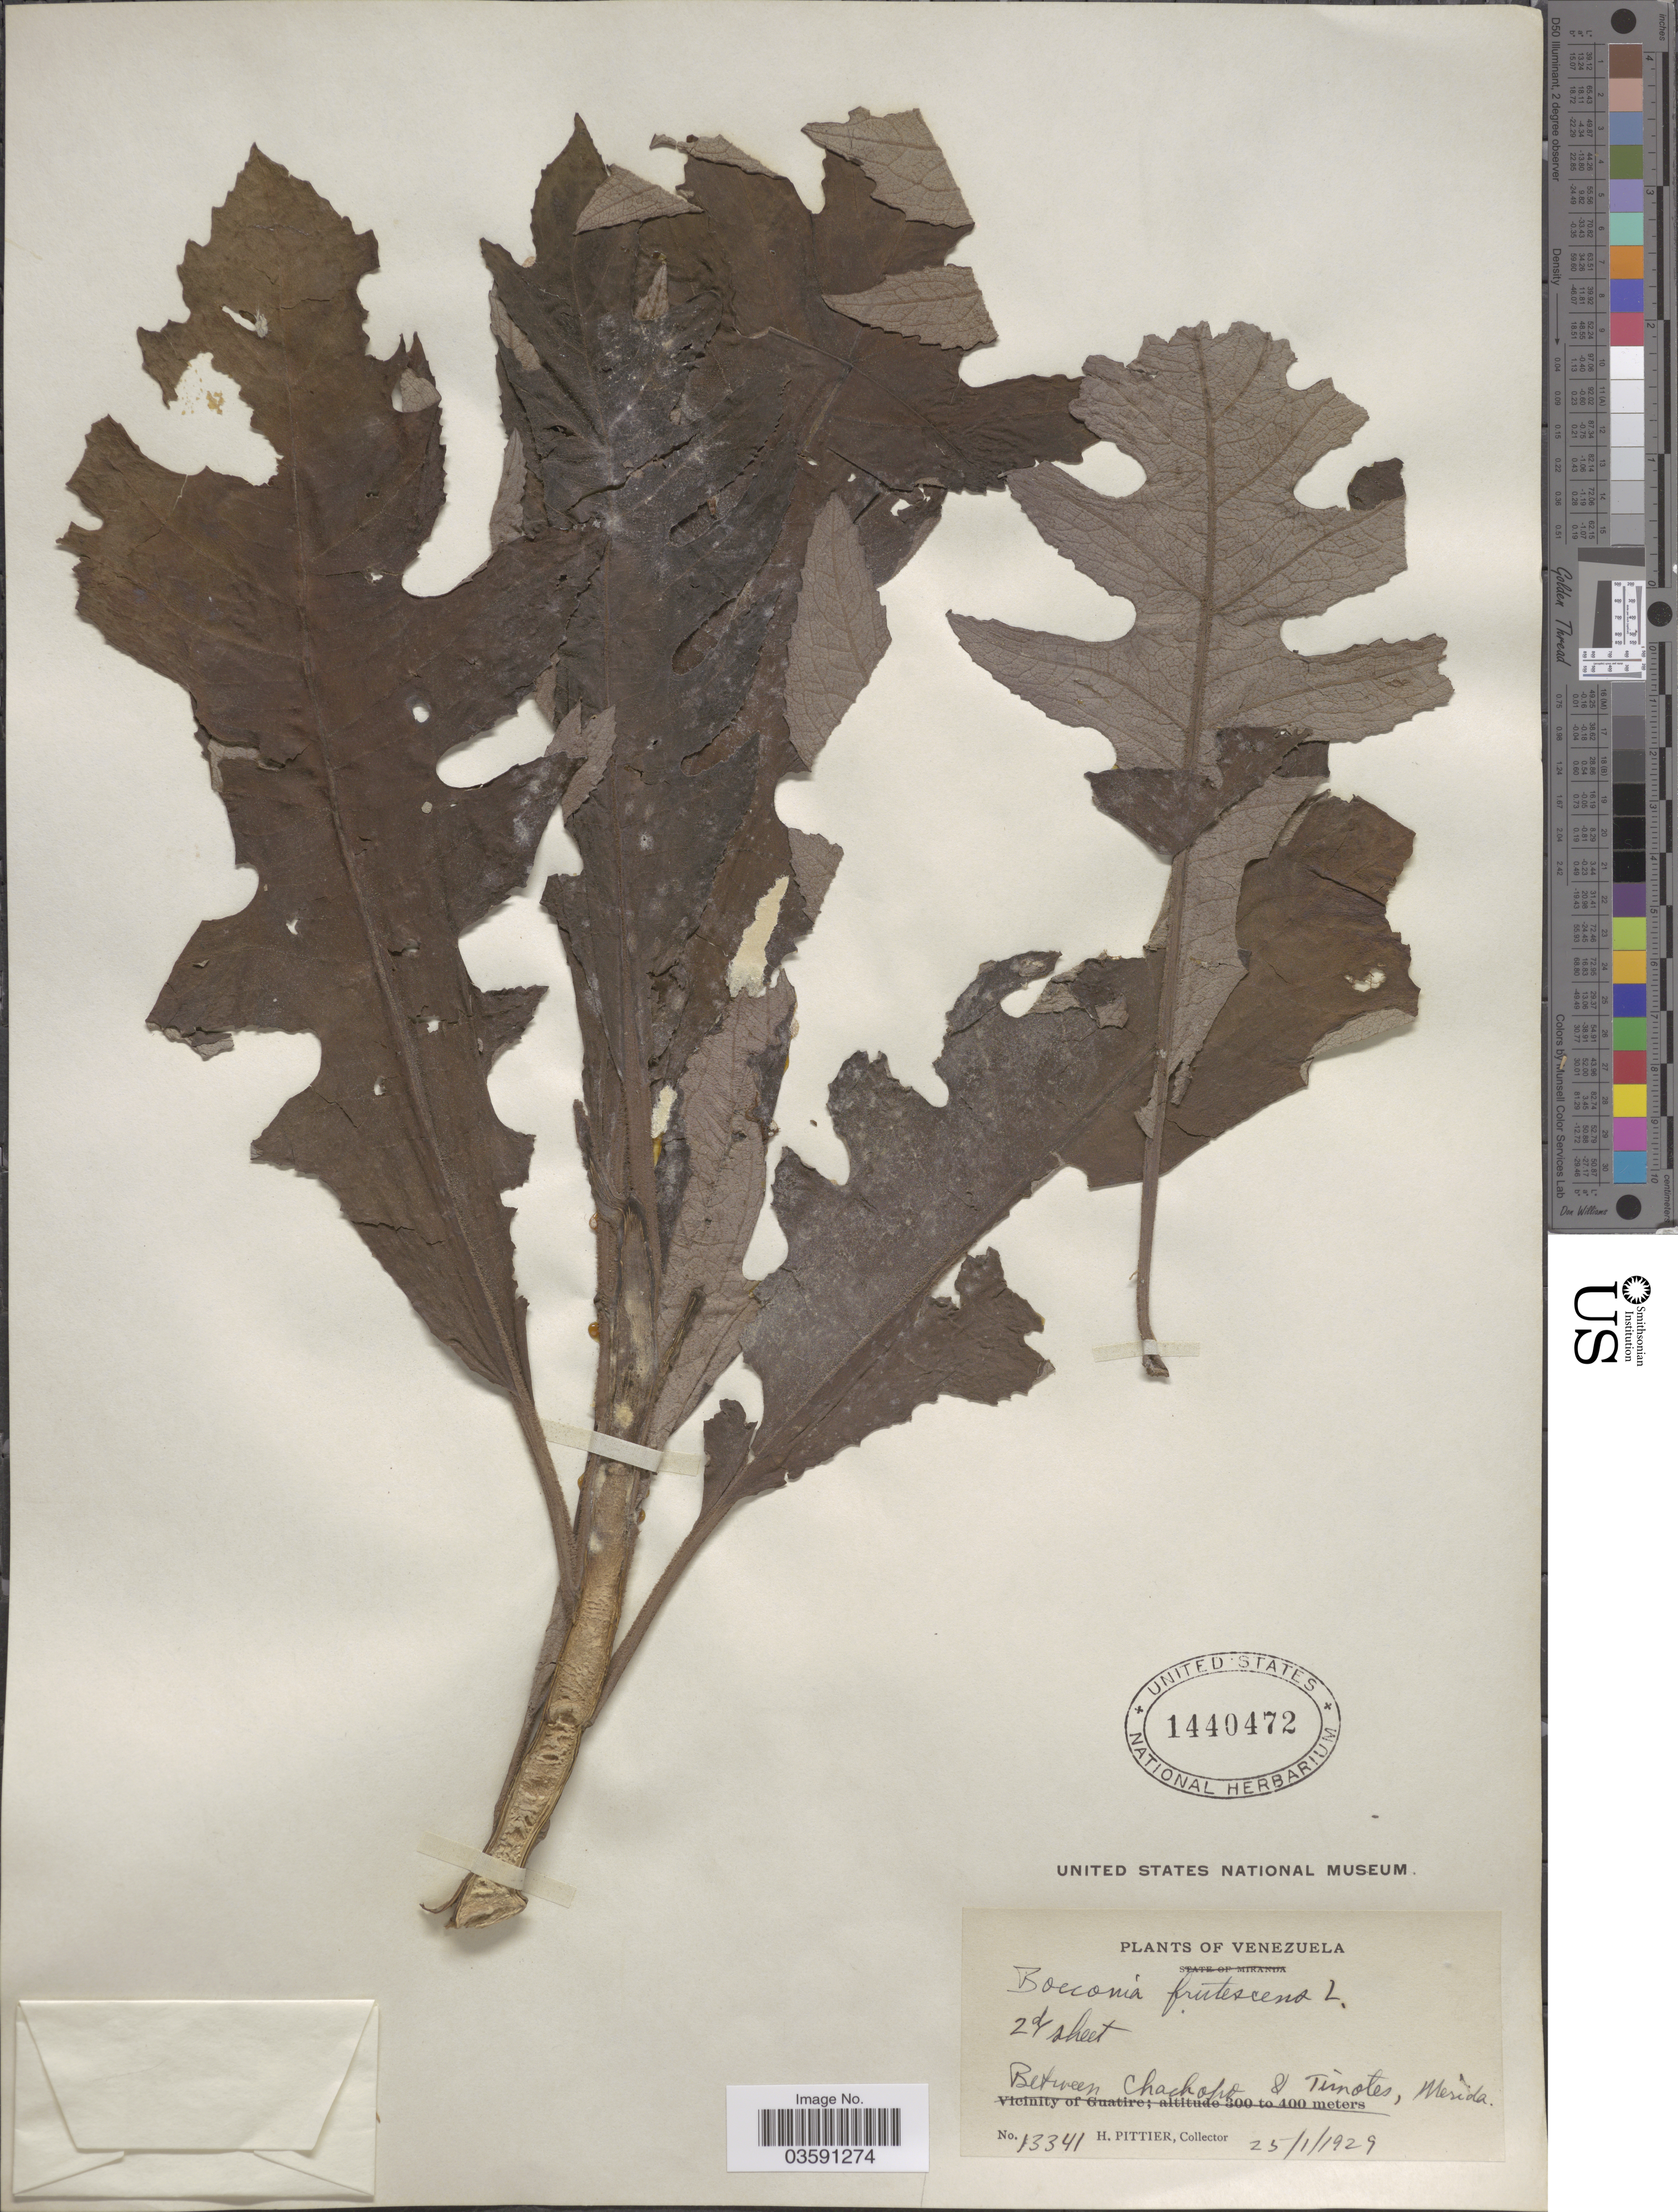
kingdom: Plantae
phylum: Tracheophyta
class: Magnoliopsida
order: Ranunculales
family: Papaveraceae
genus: Bocconia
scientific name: Bocconia integrifolia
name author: Bonpl.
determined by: Strong, Mark T., (BOT), Smithsonian Institution - National Museum of Natural History (UNITED STATES)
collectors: H. F. Pittier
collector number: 13341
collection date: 1929-01-25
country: Venezuela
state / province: Mérida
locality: Between Chachopo & Timotes.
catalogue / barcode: US 1440472